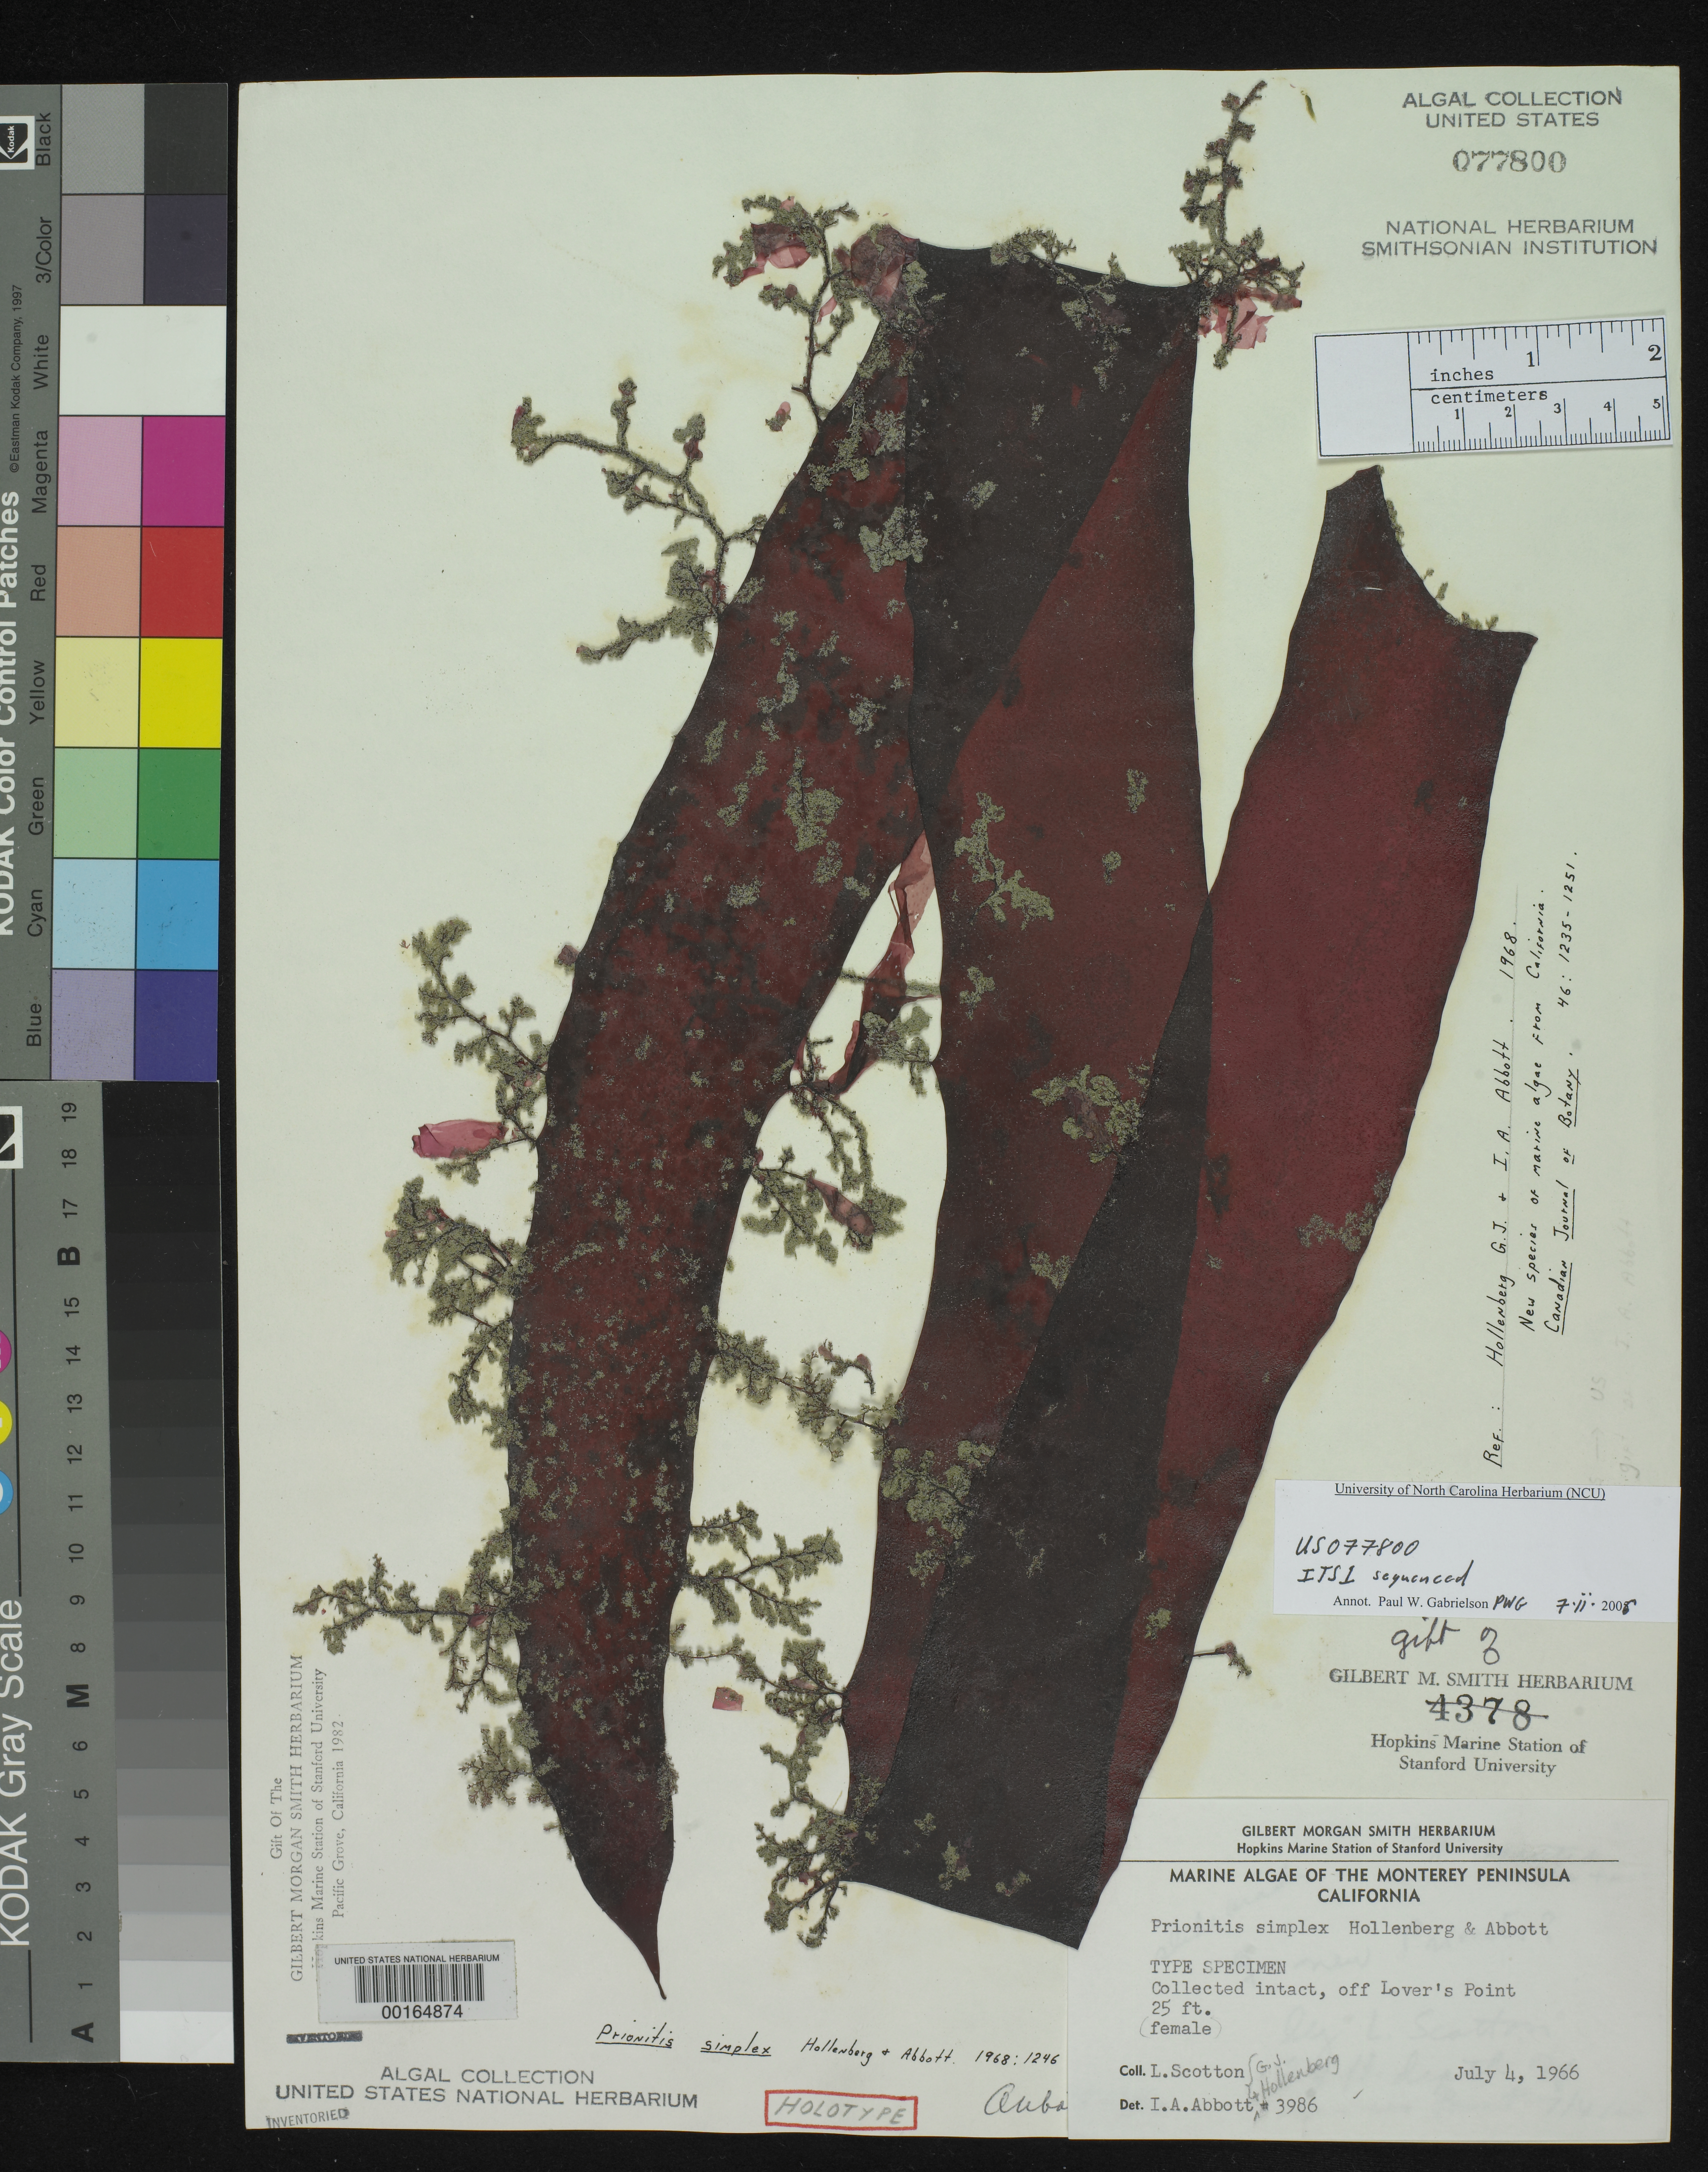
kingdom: Plantae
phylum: Rhodophyta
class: Florideophyceae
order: Cryptonemiales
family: Cryptonemiaceae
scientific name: Prionitis simplex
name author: Hollenb. & I.A. Abbott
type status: Holotype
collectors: L. Scotton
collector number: IAA 3986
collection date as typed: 04 Jul 1966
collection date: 1966-07-04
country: United States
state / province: California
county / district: Monterey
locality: Monterey Peninsula off Lover's Point.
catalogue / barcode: US 77800